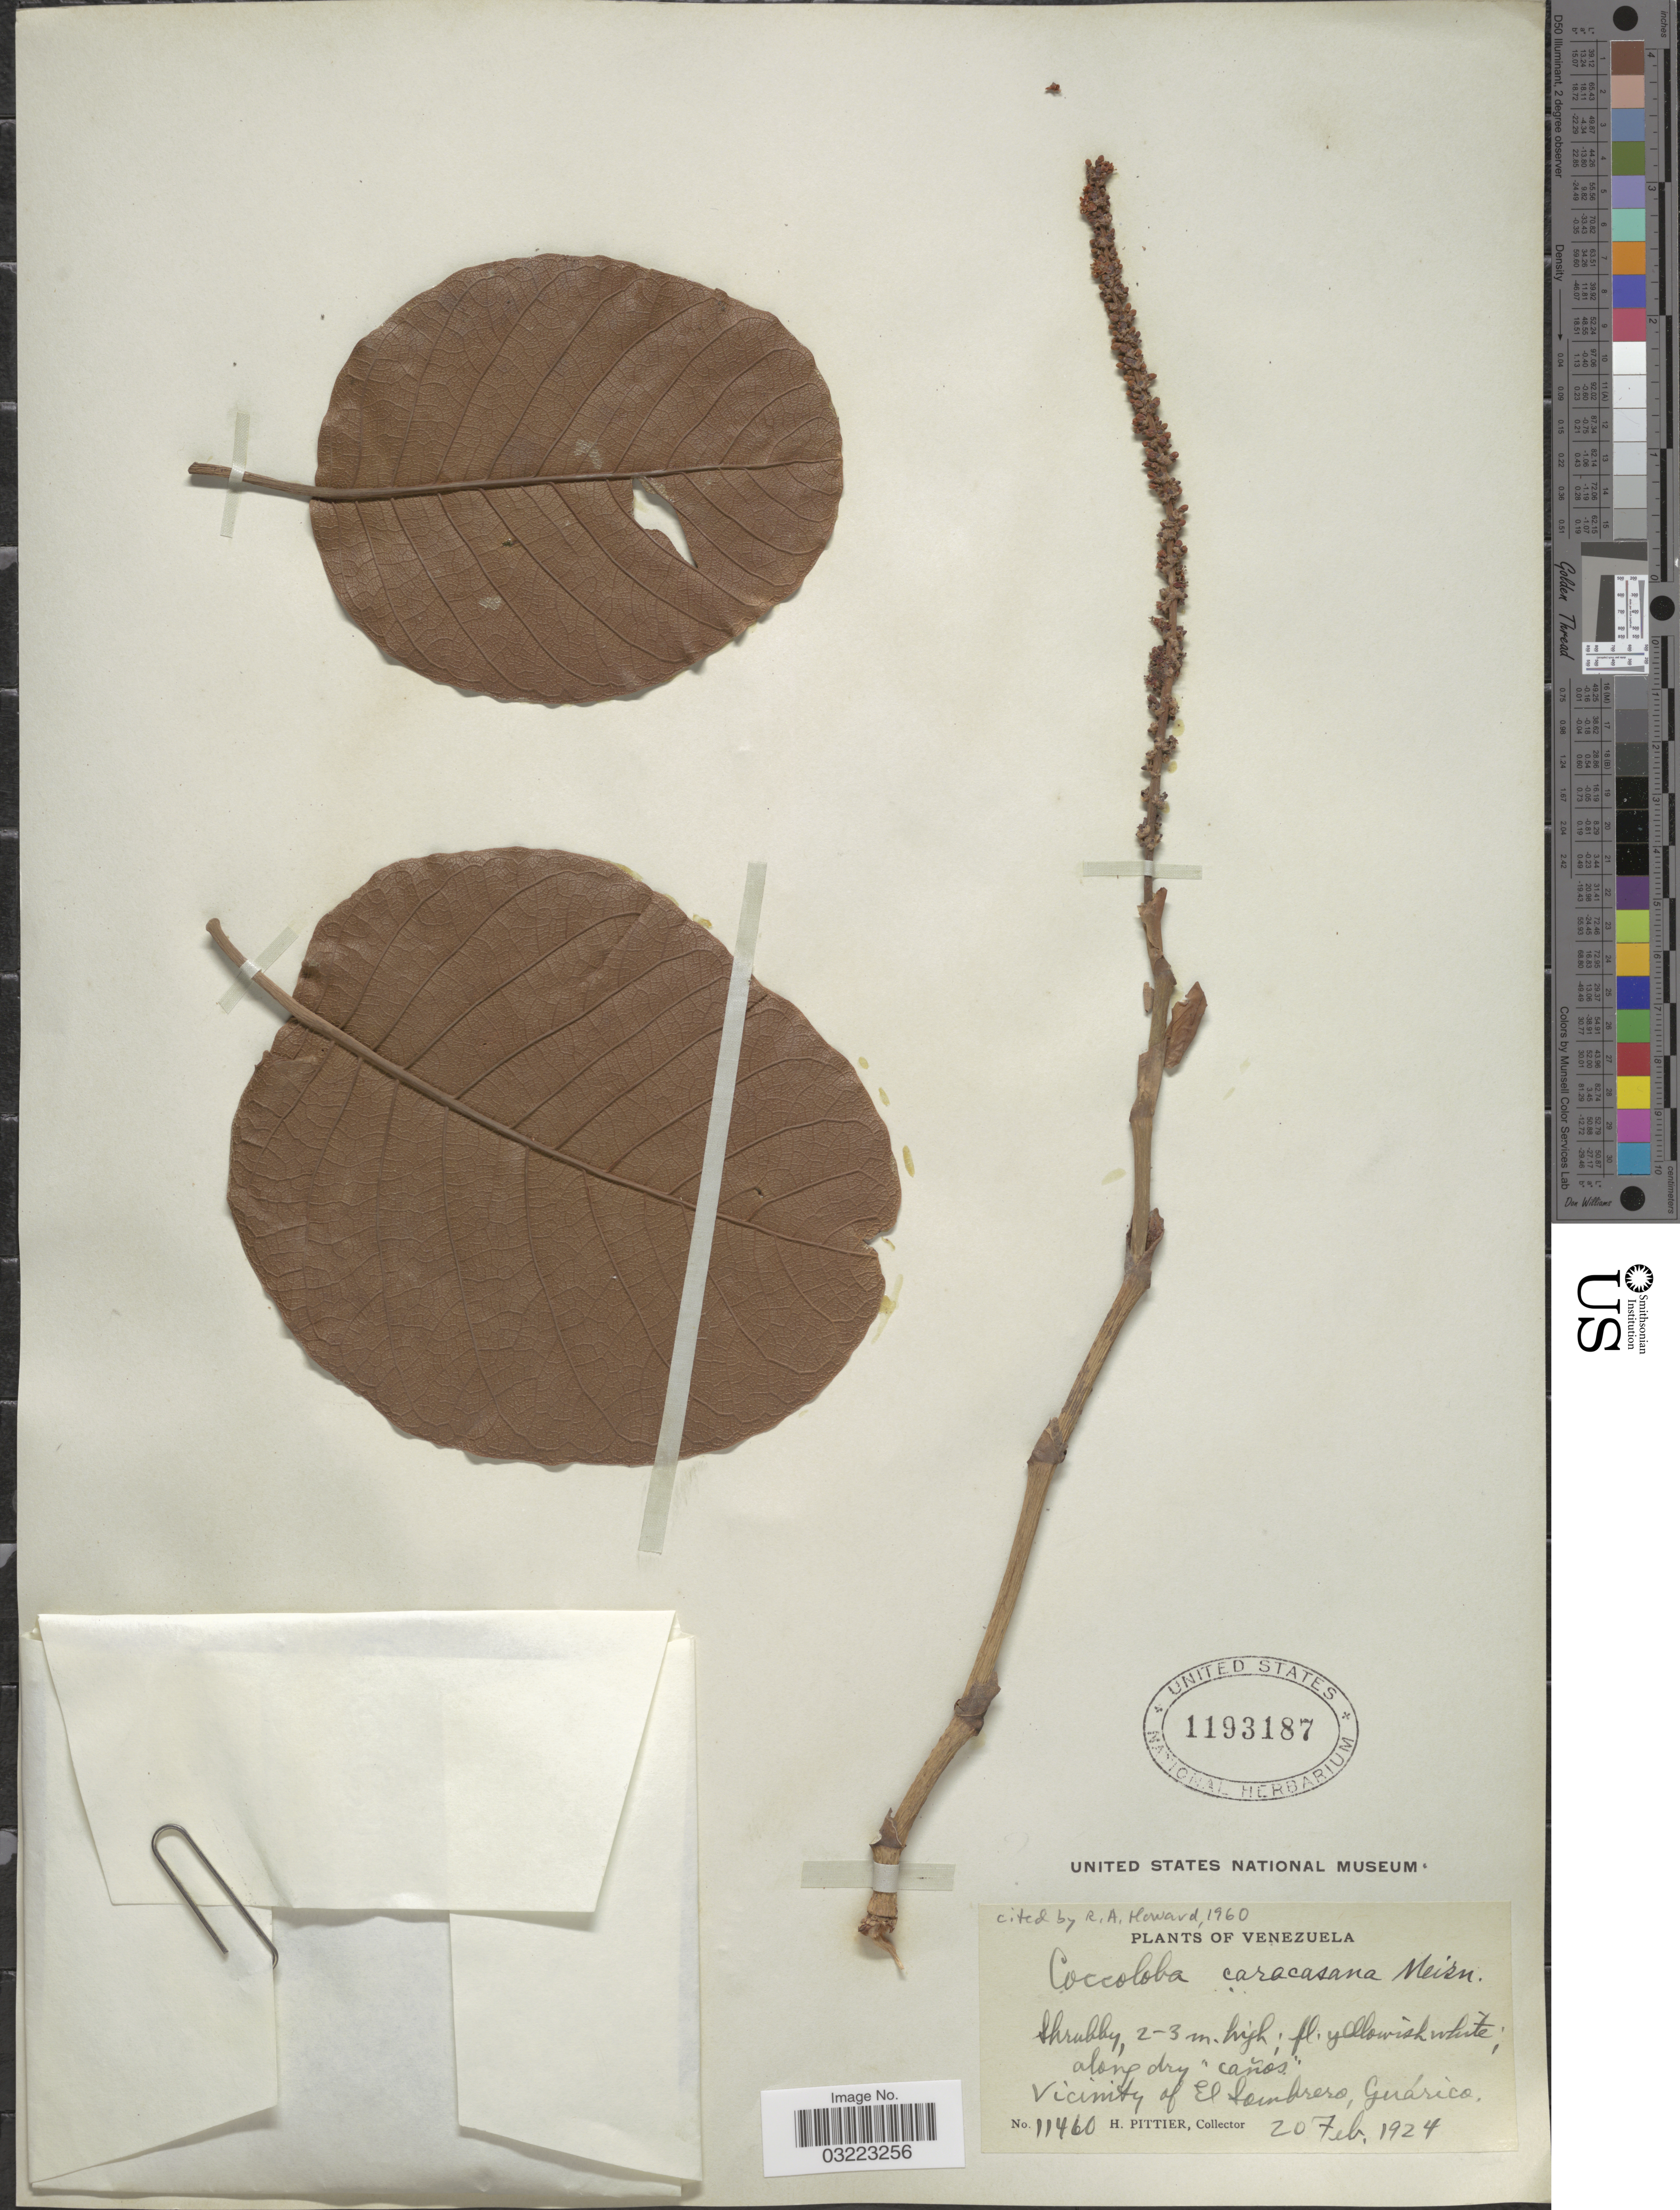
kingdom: Plantae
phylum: Tracheophyta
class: Magnoliopsida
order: Caryophyllales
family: Polygonaceae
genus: Coccoloba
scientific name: Coccoloba caracasana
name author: Meisn.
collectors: H. F. Pittier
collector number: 11460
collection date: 1924-02-20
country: Venezuela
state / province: Guárico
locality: Vicinity of El Sombrero.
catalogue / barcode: US 1193187